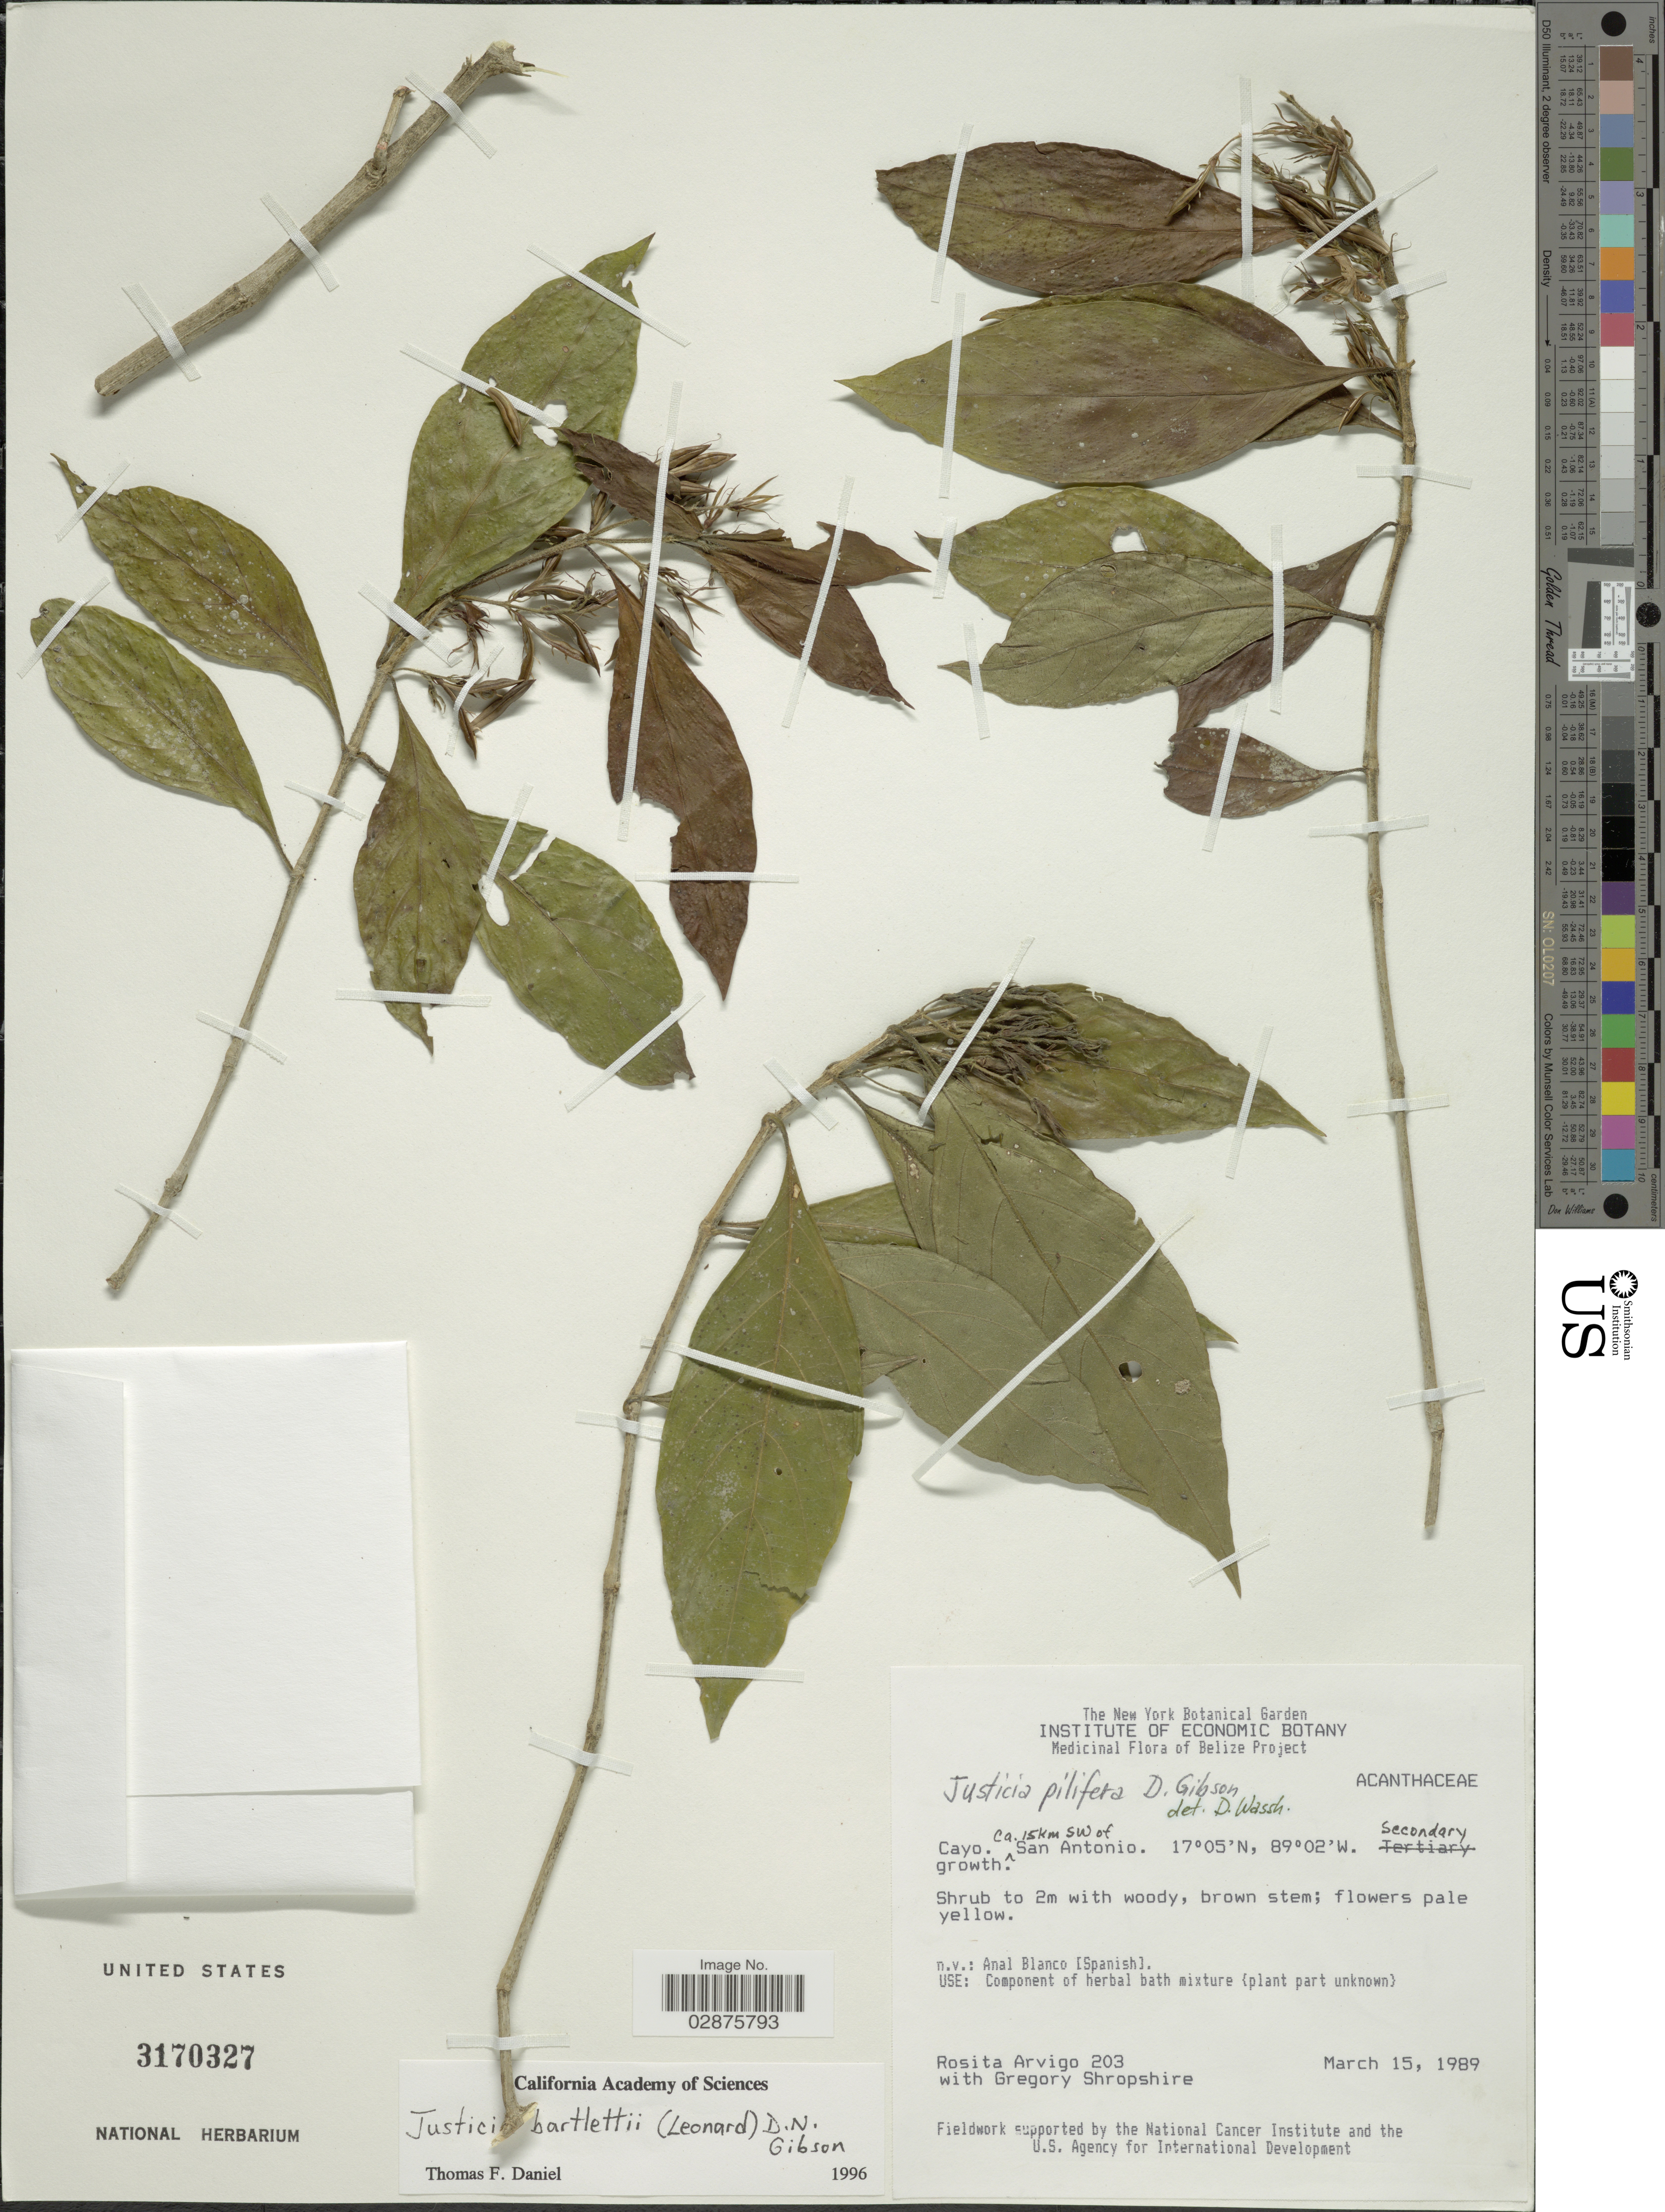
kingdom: Plantae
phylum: Tracheophyta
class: Magnoliopsida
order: Lamiales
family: Acanthaceae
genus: Justicia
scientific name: Justicia bartlettii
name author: (Leonard) D.N. Gibson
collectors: R. Arvigo & G. Shropshire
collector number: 203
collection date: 1989-03-15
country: Belize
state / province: Cayo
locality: Ca. 15 Km SW of San Antonio.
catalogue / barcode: US 3170327